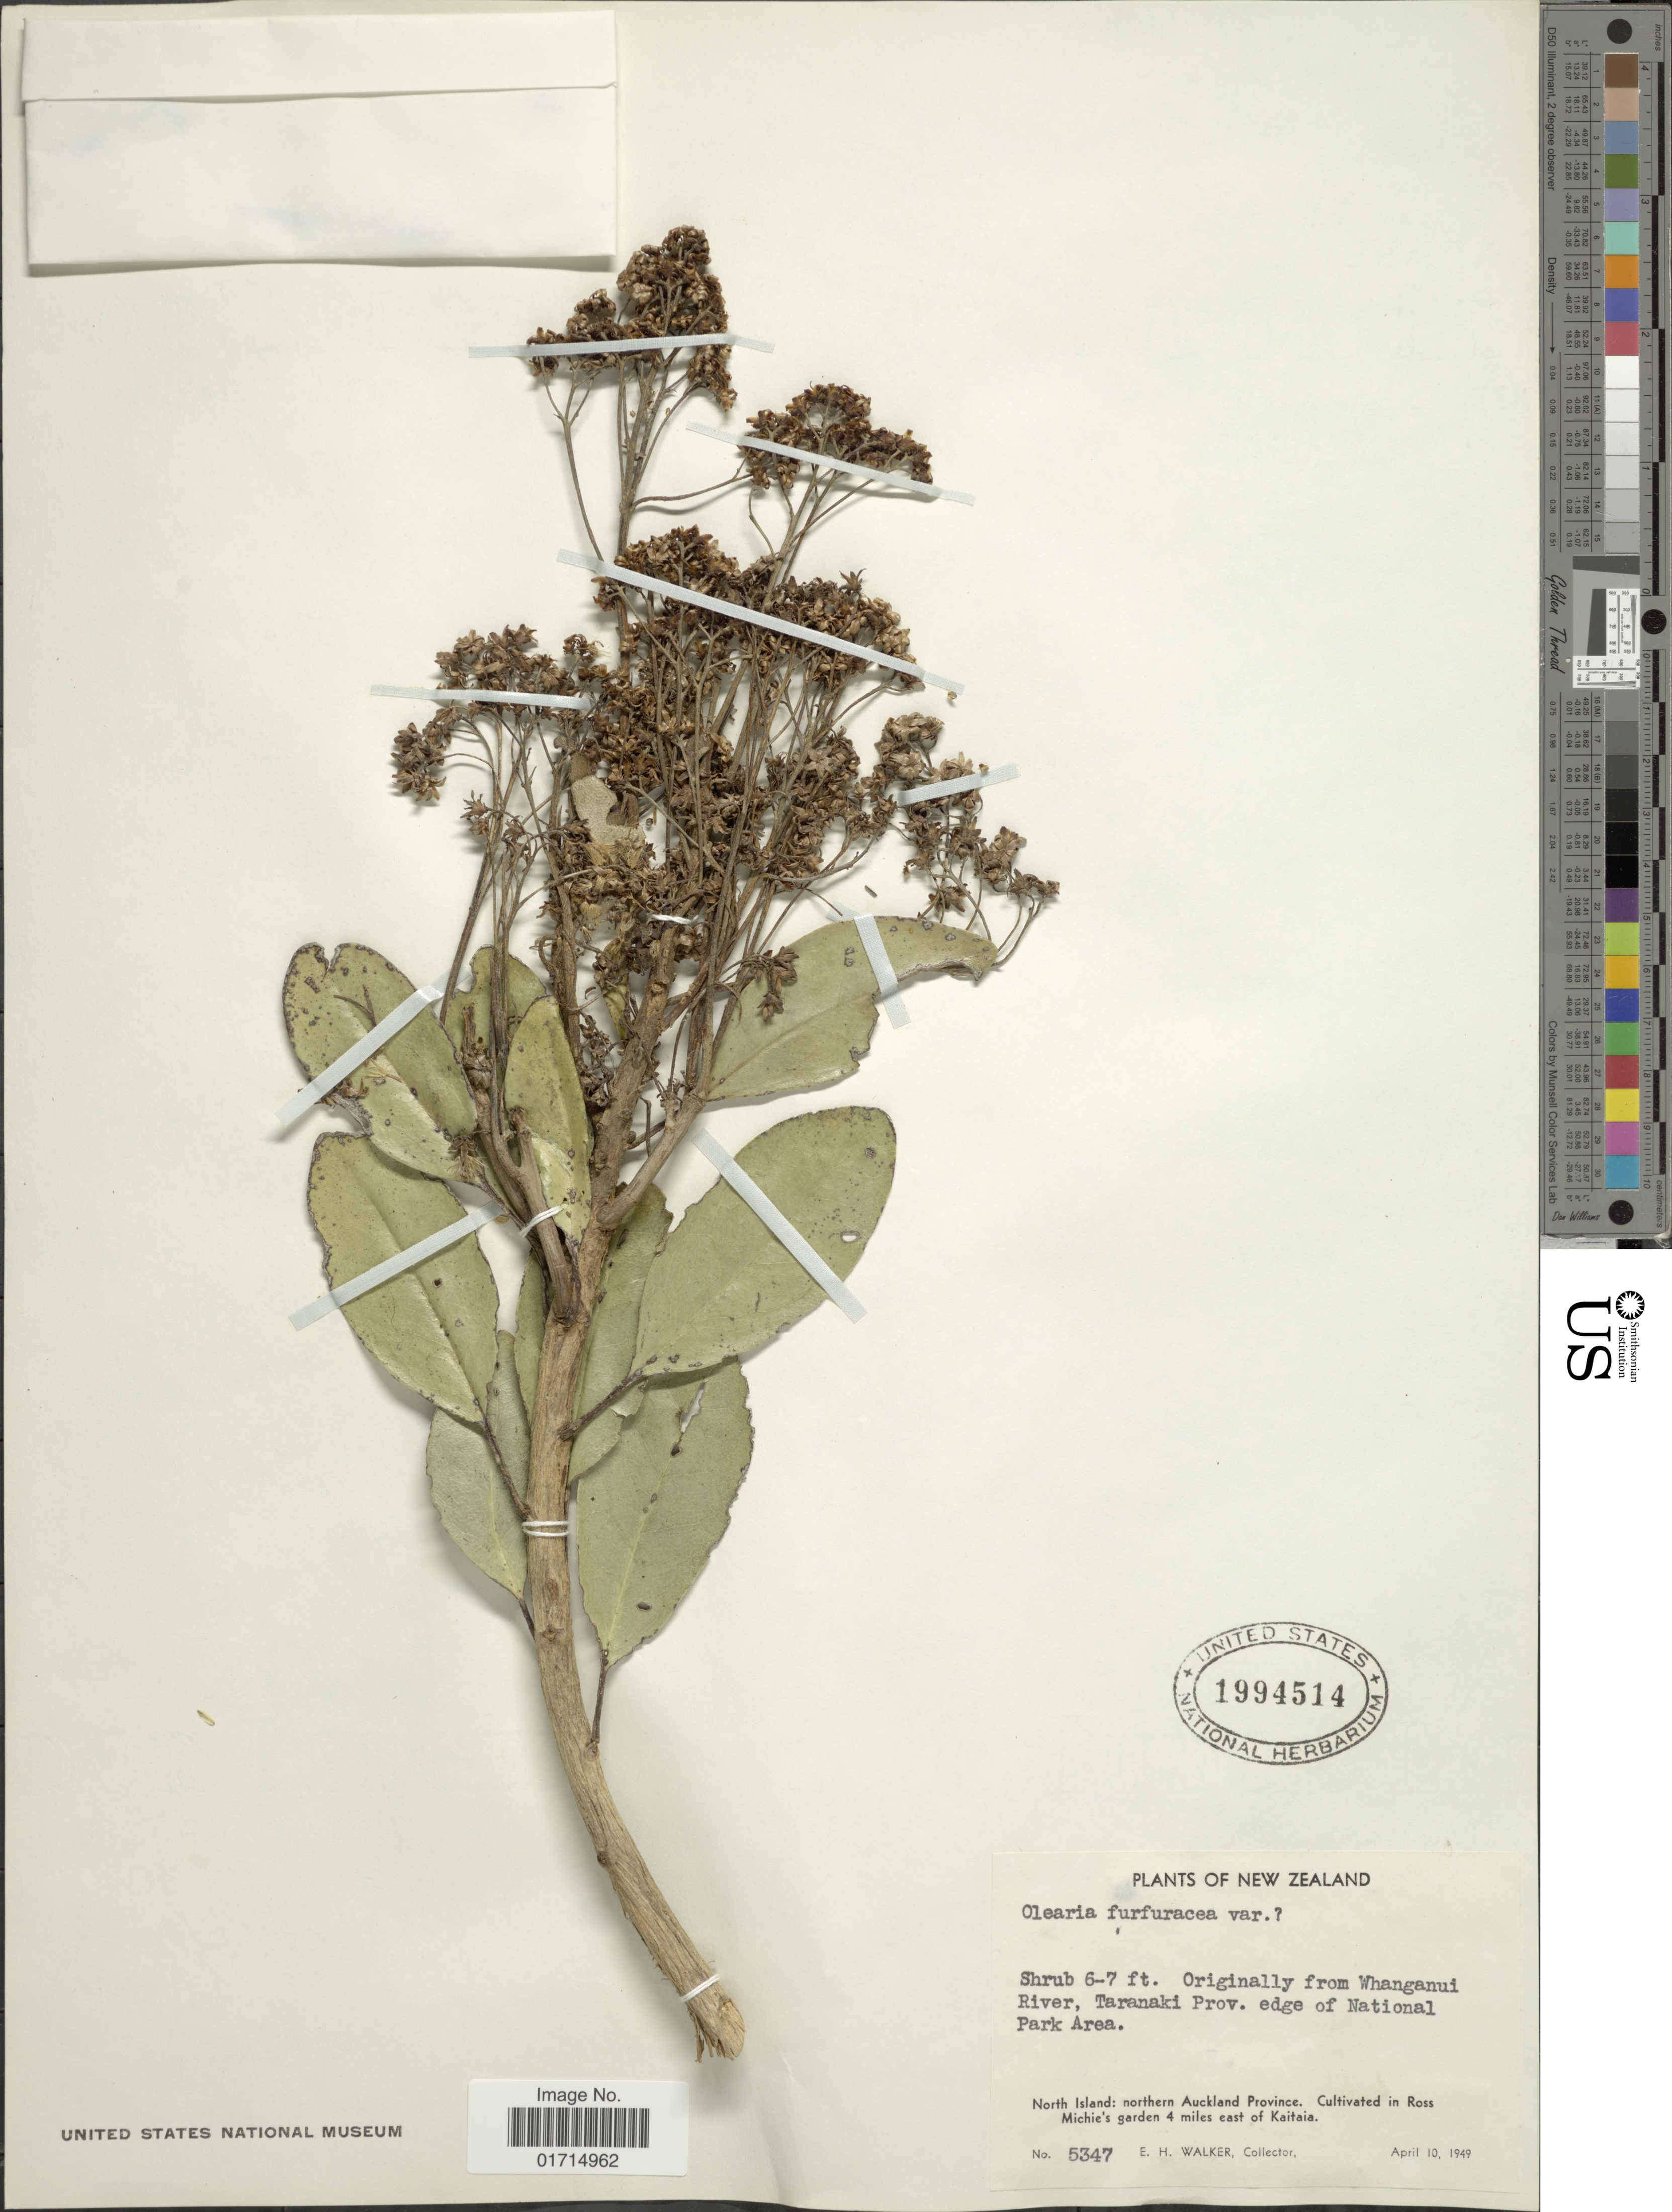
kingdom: Plantae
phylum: Tracheophyta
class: Magnoliopsida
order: Asterales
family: Asteraceae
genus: Olearia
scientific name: Olearia furfuracea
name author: (A. Rich.) Hook. f.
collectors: E. H. Walker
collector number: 5347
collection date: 1949-04-10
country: New Zealand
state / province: Auckland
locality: New Zealand. North Island: northern Auckland Province; Ross Michie's garden 4 miles east of Kaiataia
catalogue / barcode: US 1994514